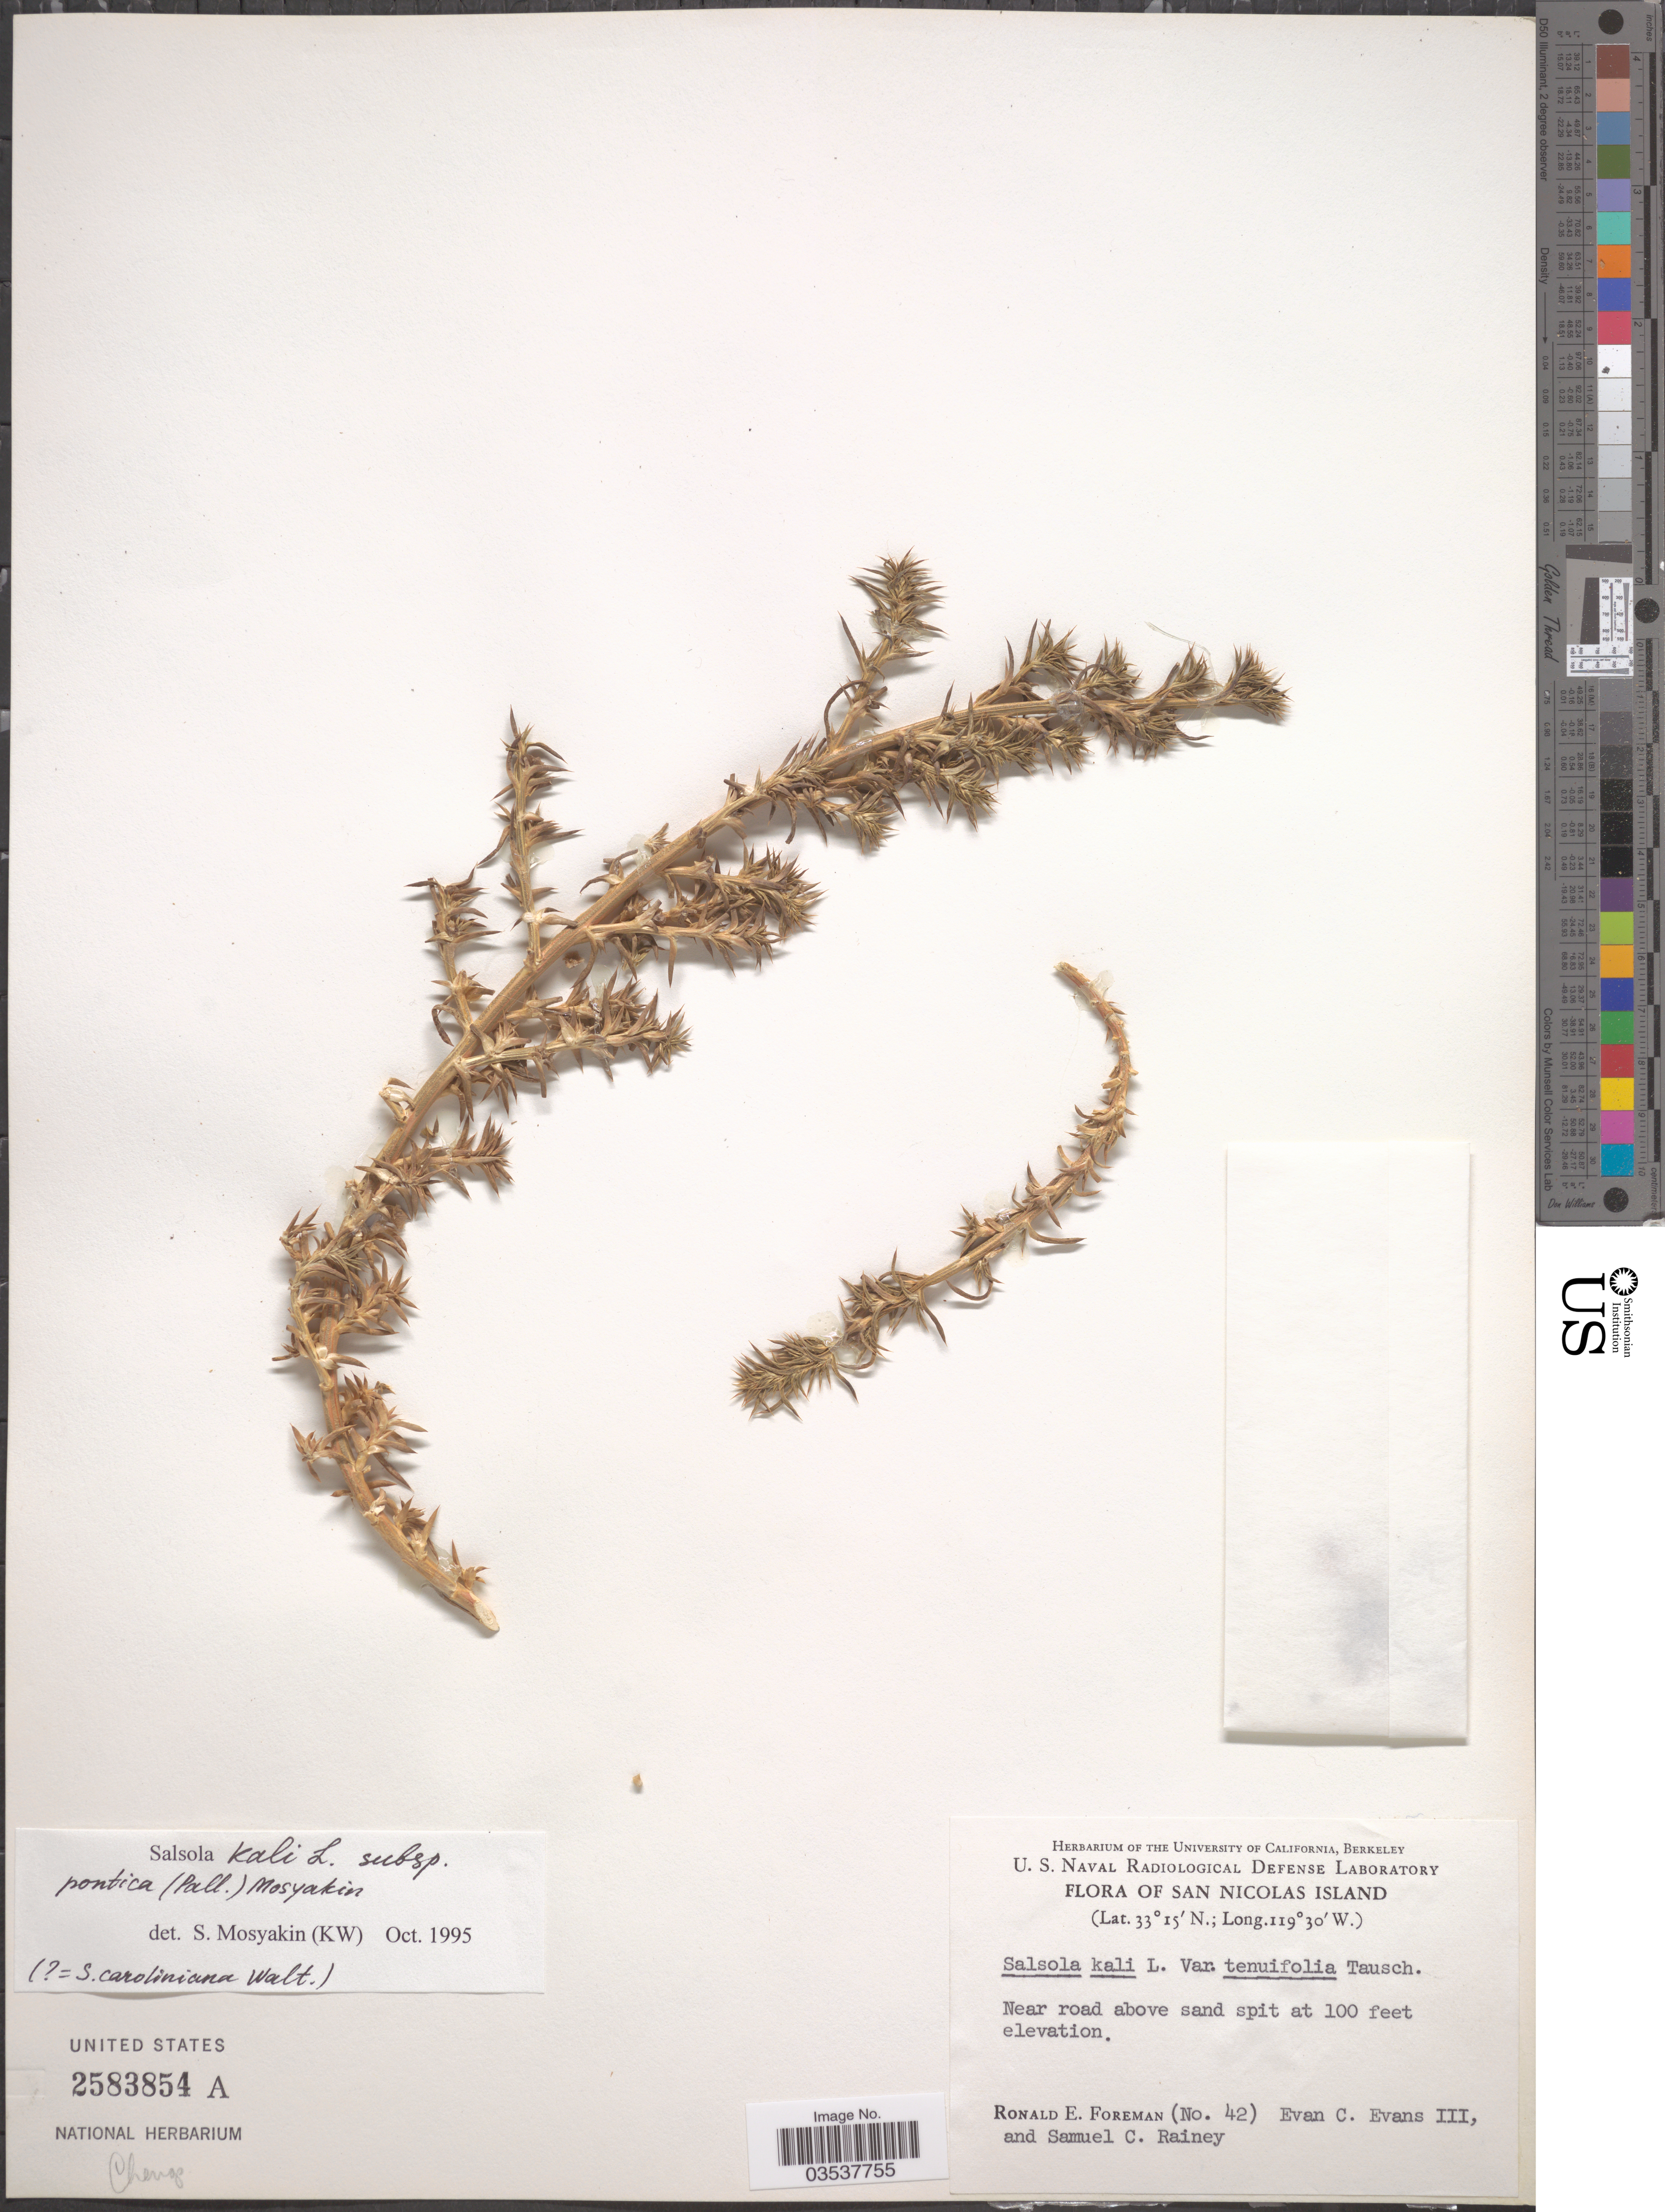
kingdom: Plantae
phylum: Tracheophyta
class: Magnoliopsida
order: Caryophyllales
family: Amaranthaceae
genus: Salsola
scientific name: Salsola kali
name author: L.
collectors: R. Foreman, E. C. Evans & S. C. Rainey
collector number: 42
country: United States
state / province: California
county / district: Ventura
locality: San Nicolas Island. Near road above sand spit.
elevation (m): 30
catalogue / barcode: US 2583854A